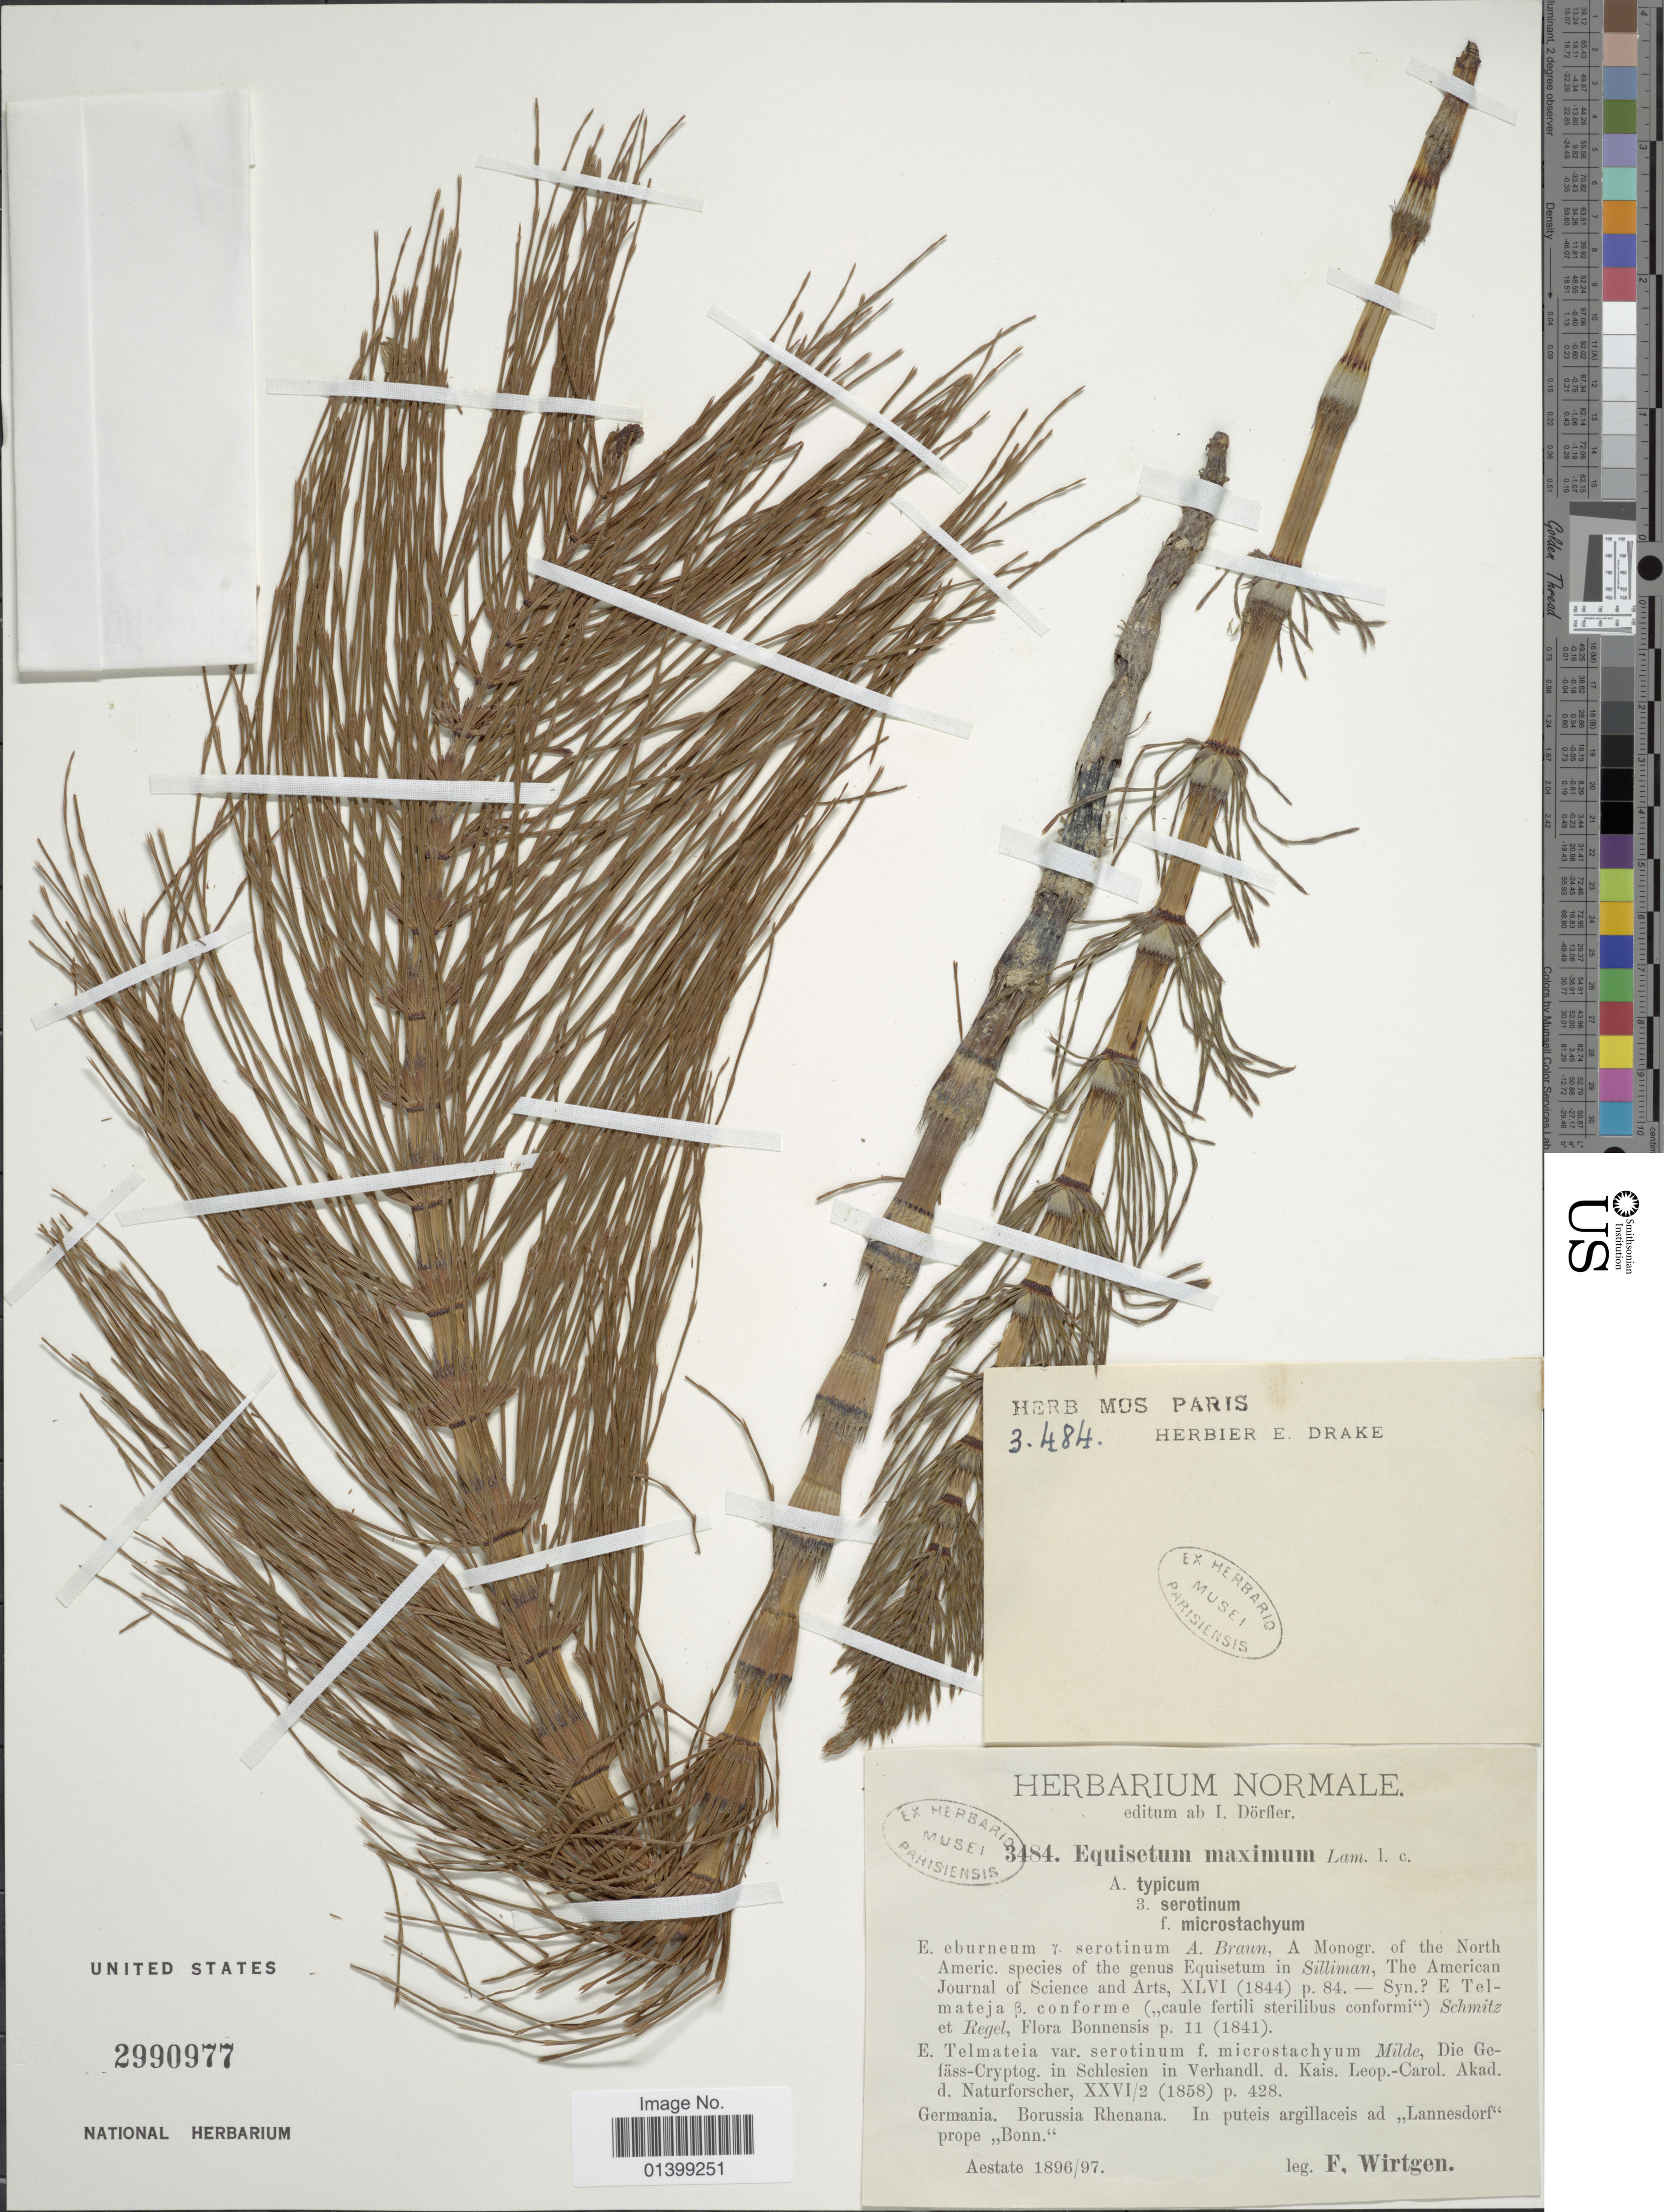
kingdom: Plantae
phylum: Tracheophyta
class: Polypodiopsida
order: Equisetales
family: Equisetaceae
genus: Equisetum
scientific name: Equisetum telmateia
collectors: F. Wirtgen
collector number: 3484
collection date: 1896/1897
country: Germany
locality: Borussia Rhenana, in putes argillaceis ad ,,Lannesdorf' prope ,,Bonn'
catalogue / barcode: US 2990977